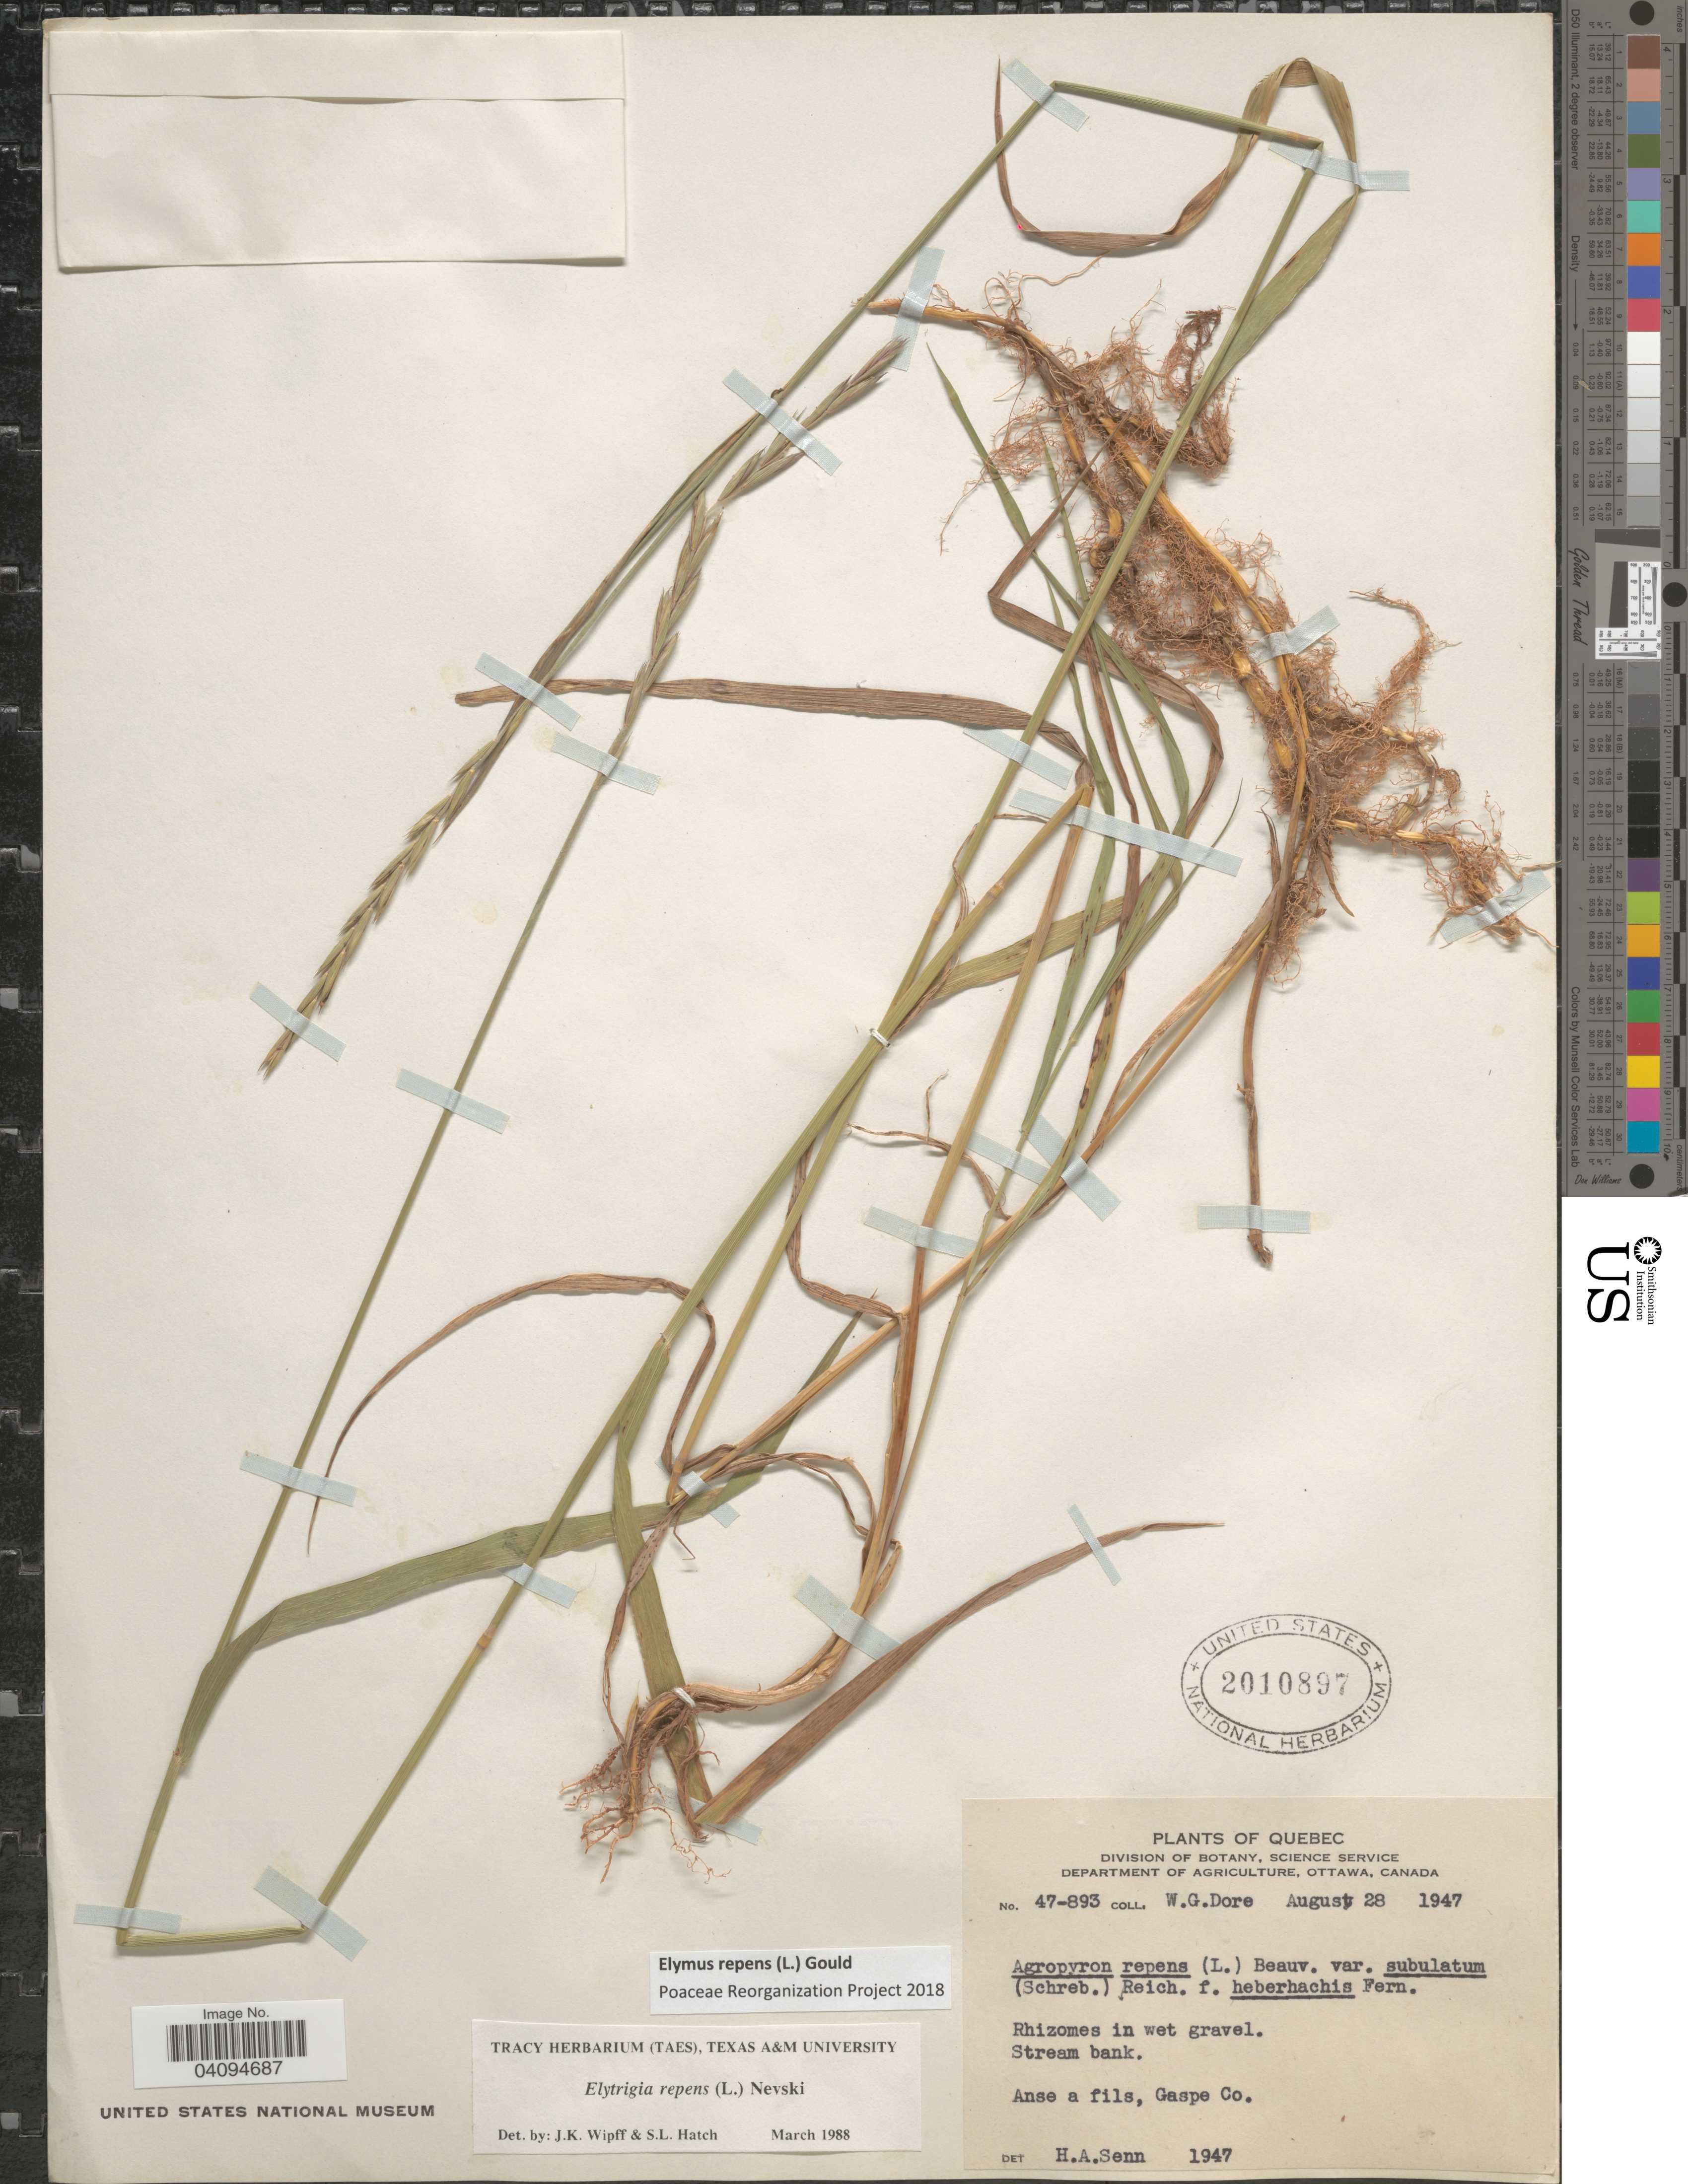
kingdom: Plantae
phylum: Tracheophyta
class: Liliopsida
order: Poales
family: Poaceae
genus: Elymus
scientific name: Elymus repens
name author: (L.) Gould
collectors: W. Dore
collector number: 47-893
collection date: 1947-08-28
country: Canada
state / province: Quebec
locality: Anse a fils, Gaspe Co.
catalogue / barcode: US 2010897